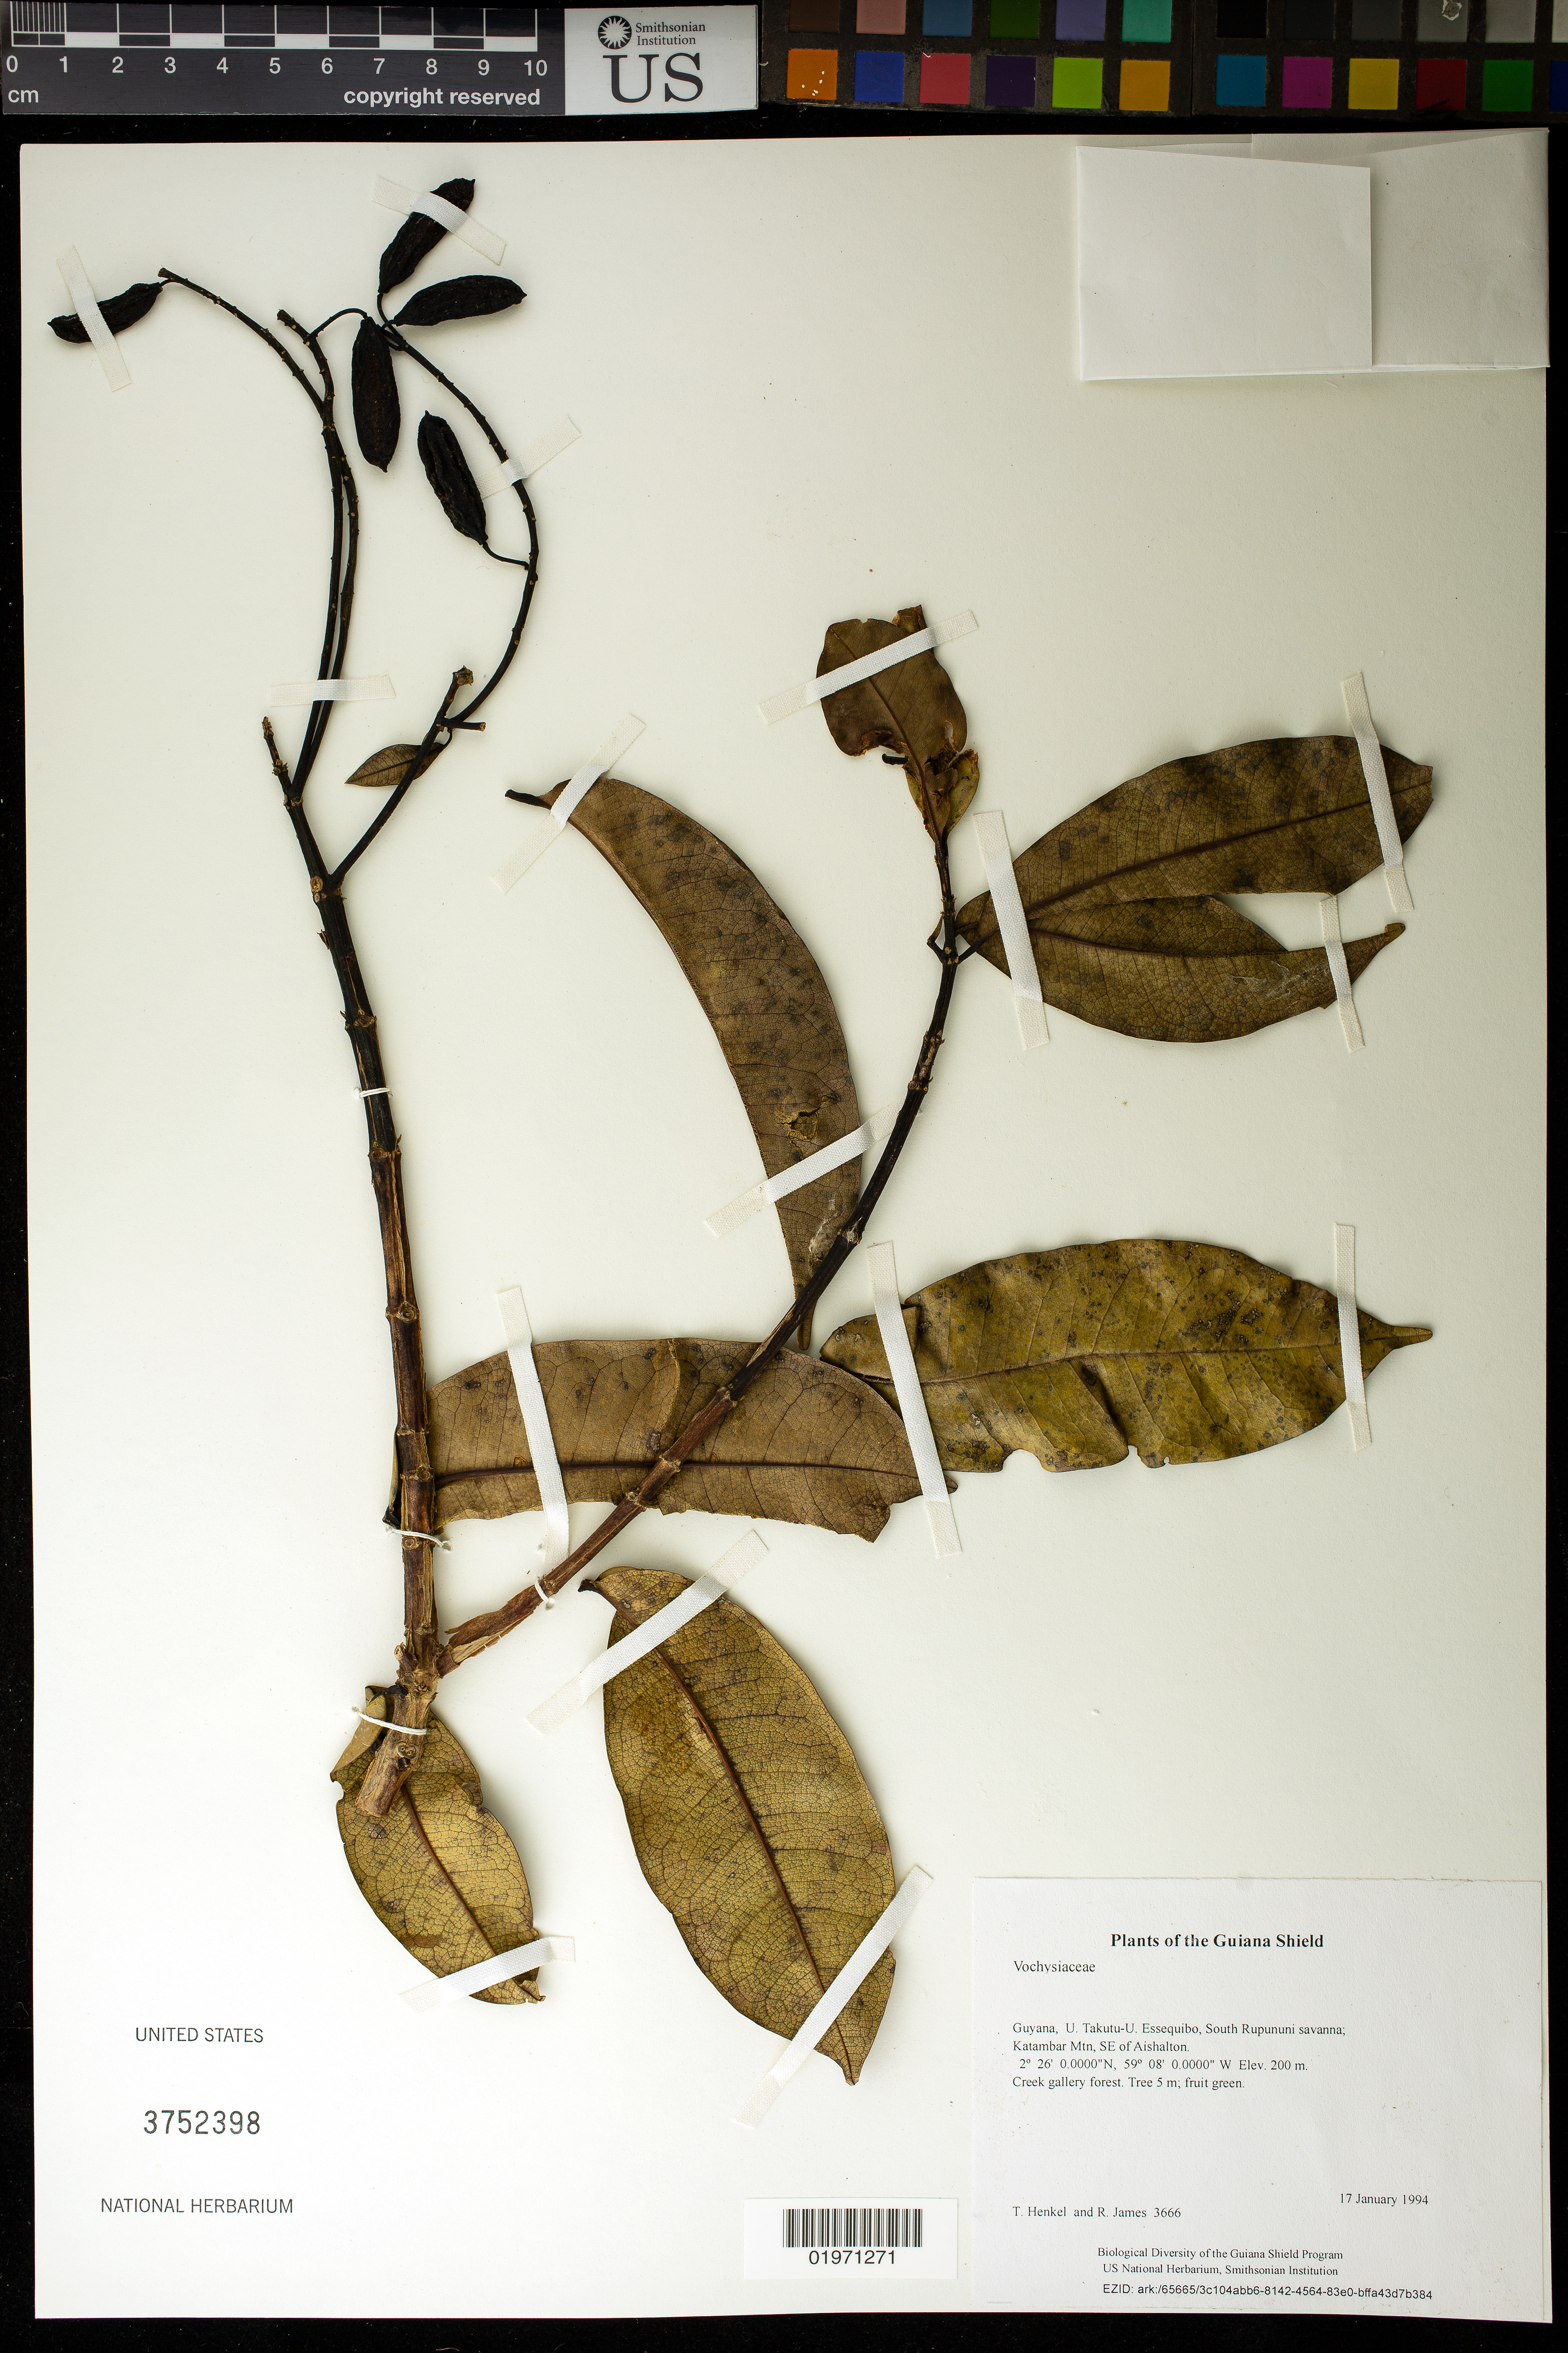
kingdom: Plantae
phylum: Tracheophyta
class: Magnoliopsida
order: Myrtales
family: Vochysiaceae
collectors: T. Henkel & R. James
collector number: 3666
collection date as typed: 17 January 1994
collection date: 1994-01-17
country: Guyana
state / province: U. Takutu-U. Essequibo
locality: South Rupununi savanna; Katambar Mtn, SE of Aishalton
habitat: Creek gallery forest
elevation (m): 200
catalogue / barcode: US 3752398